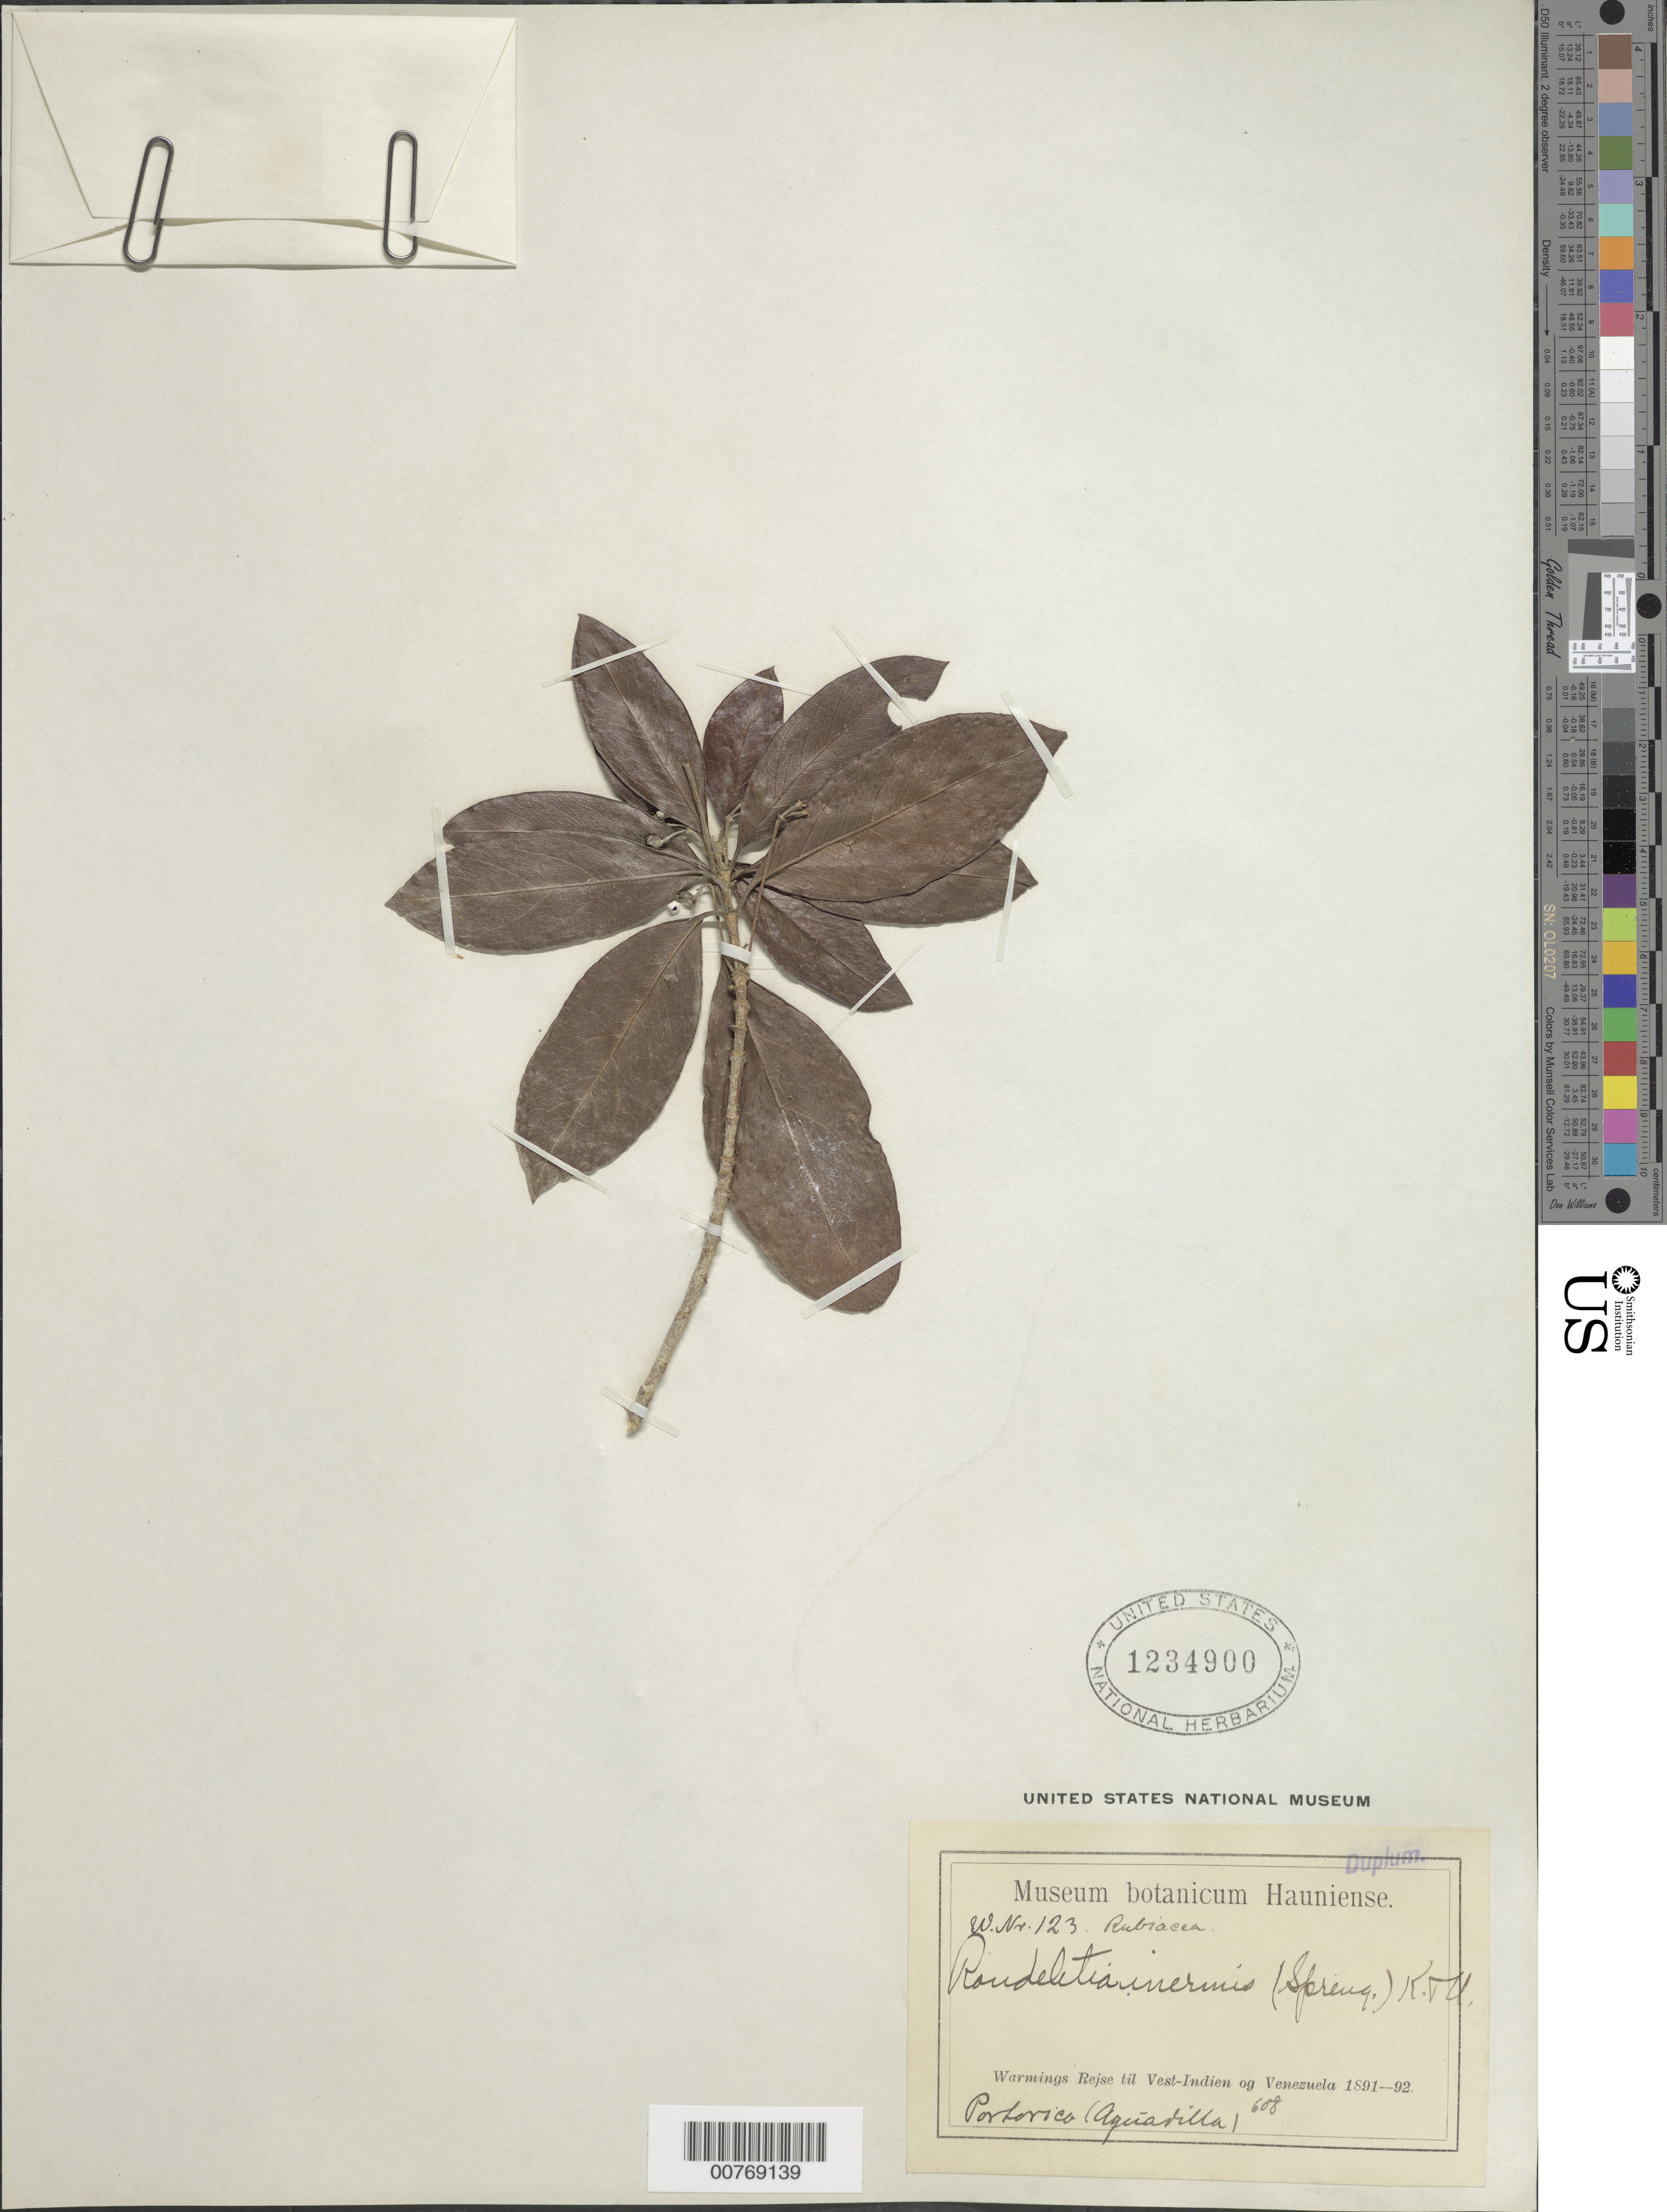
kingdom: Plantae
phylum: Tracheophyta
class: Magnoliopsida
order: Gentianales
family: Rubiaceae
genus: Rondeletia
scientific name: Rondeletia inermis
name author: (Spreng.) Krug & Urb.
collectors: Warming, --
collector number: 123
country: Puerto Rico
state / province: Aguadilla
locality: Aguadilla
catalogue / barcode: US 1234900